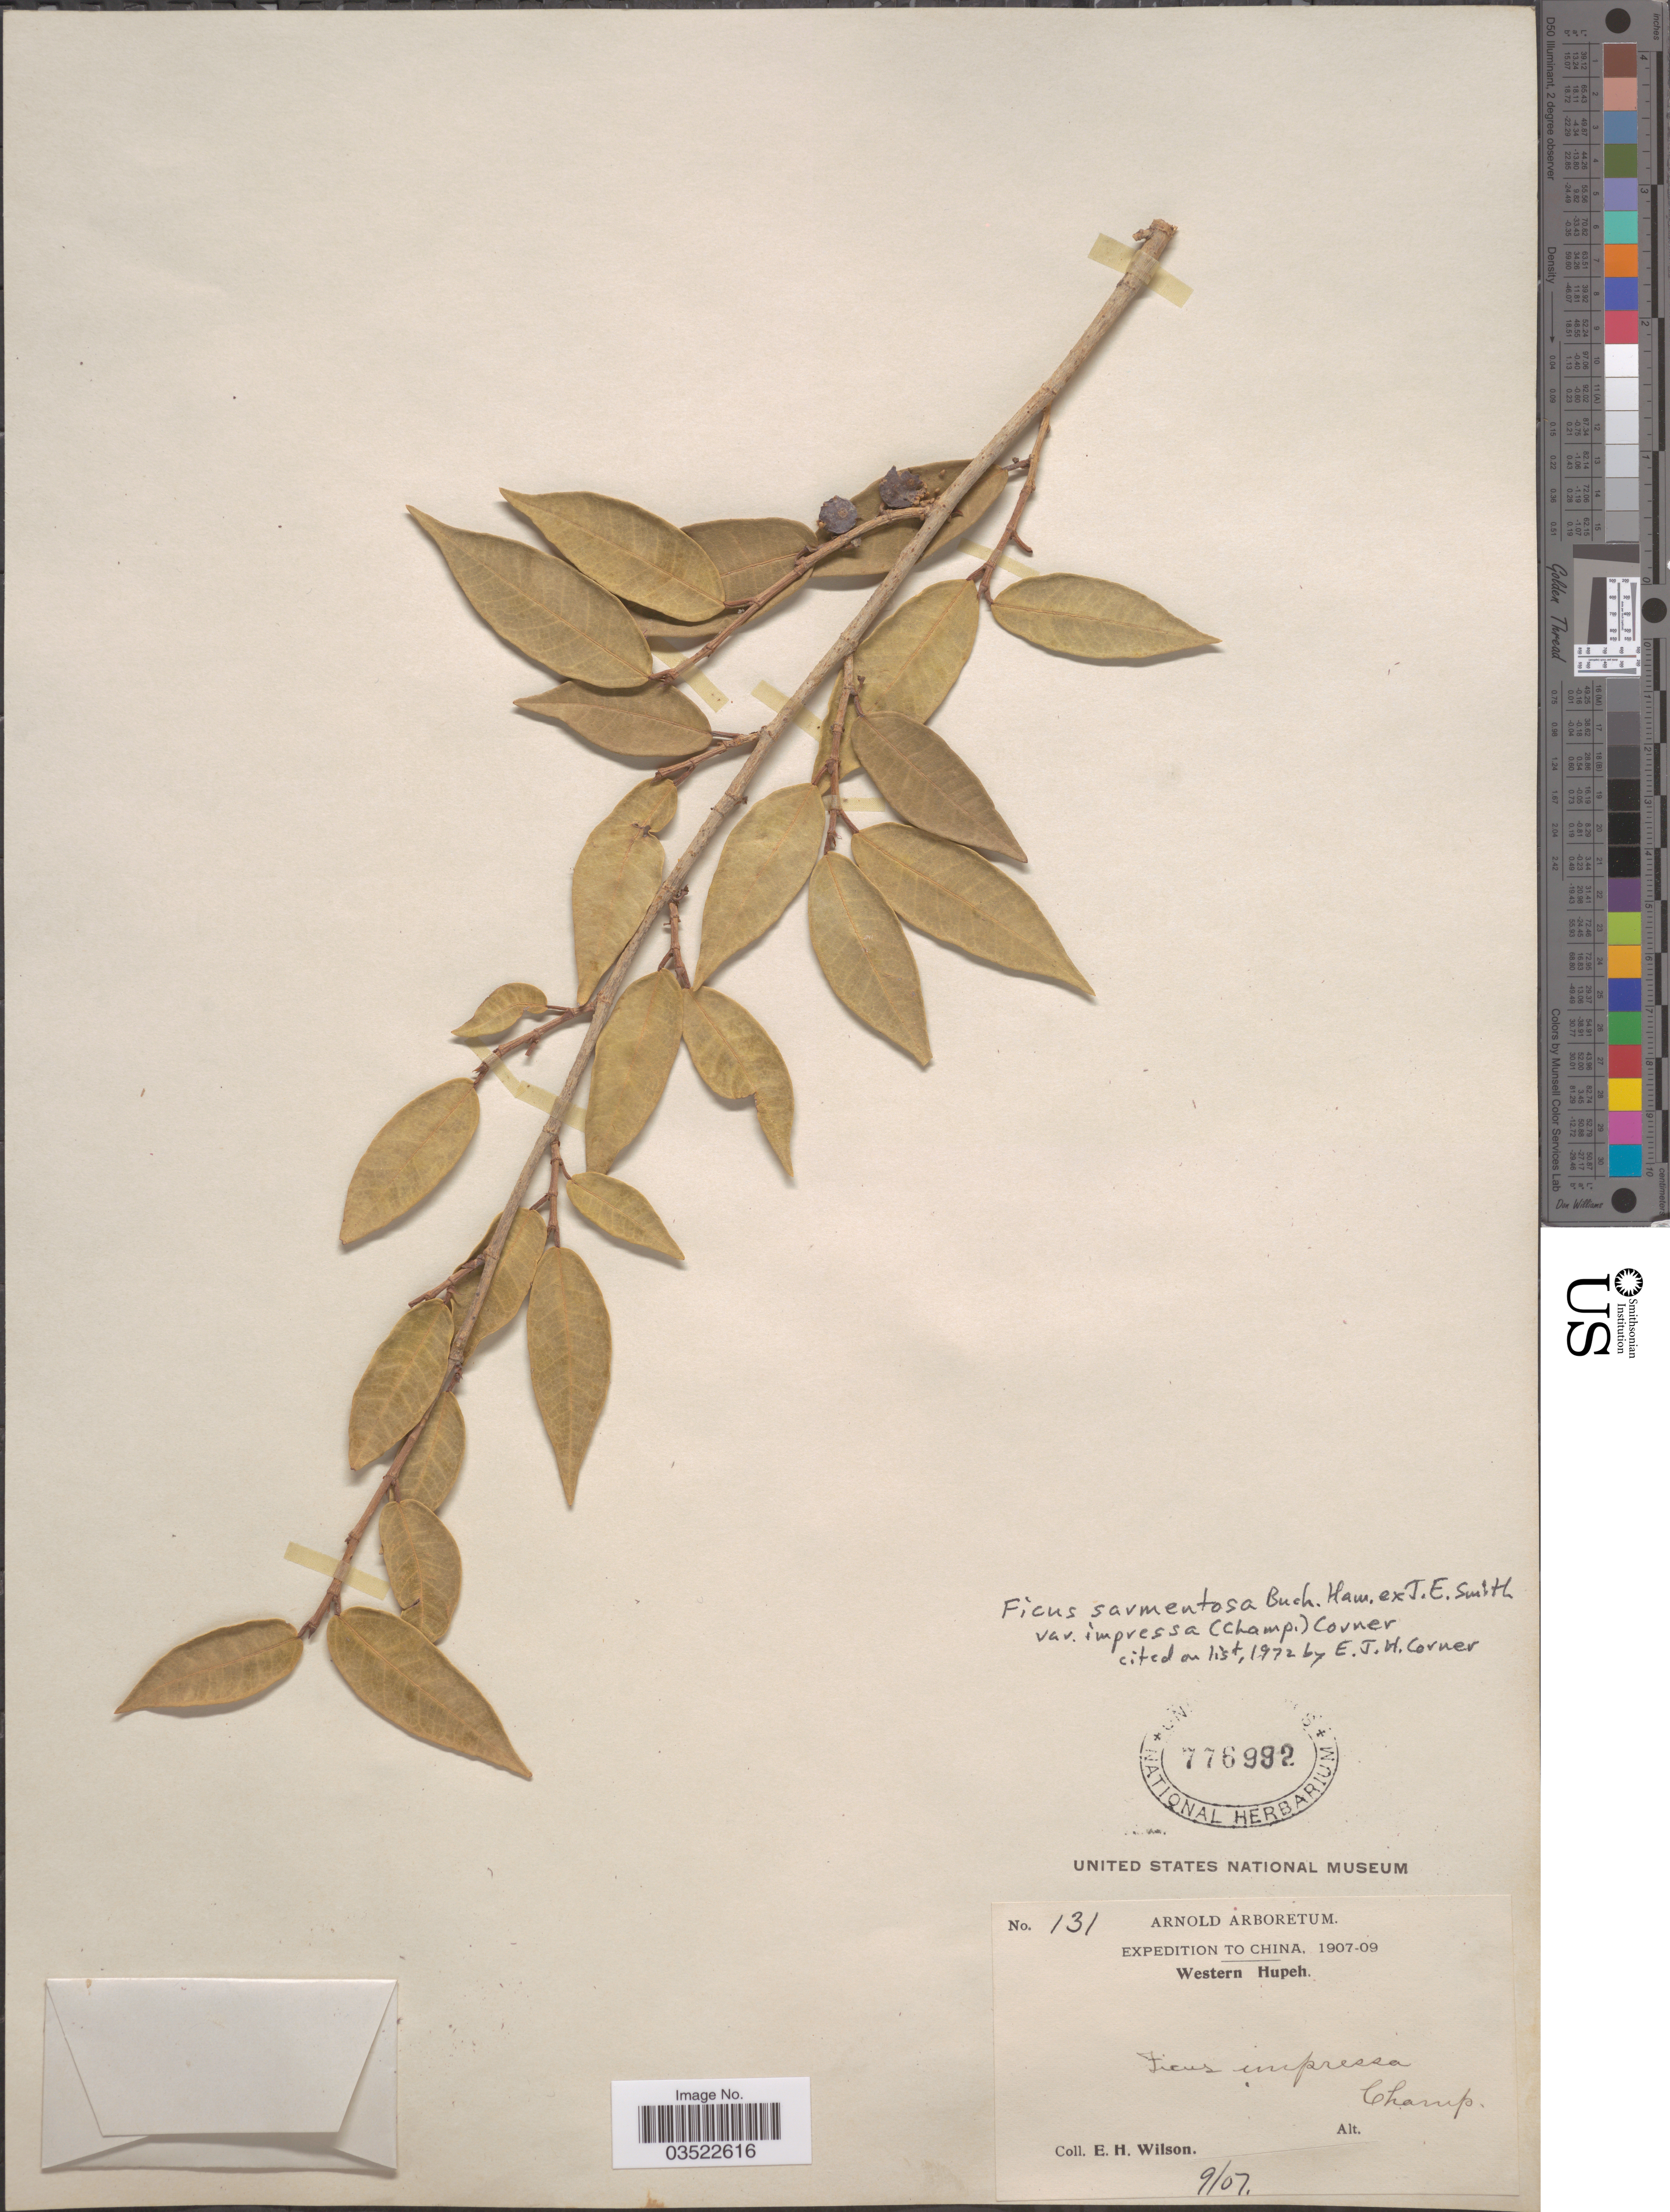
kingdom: Plantae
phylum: Tracheophyta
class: Magnoliopsida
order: Rosales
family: Moraceae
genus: Ficus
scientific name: Ficus sarmentosa var. impressa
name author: (Champ. ex Benth.) Corner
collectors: E. Wilson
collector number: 131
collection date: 1907-09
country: China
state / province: Hubei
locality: Western Hupeh.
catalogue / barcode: US 776992